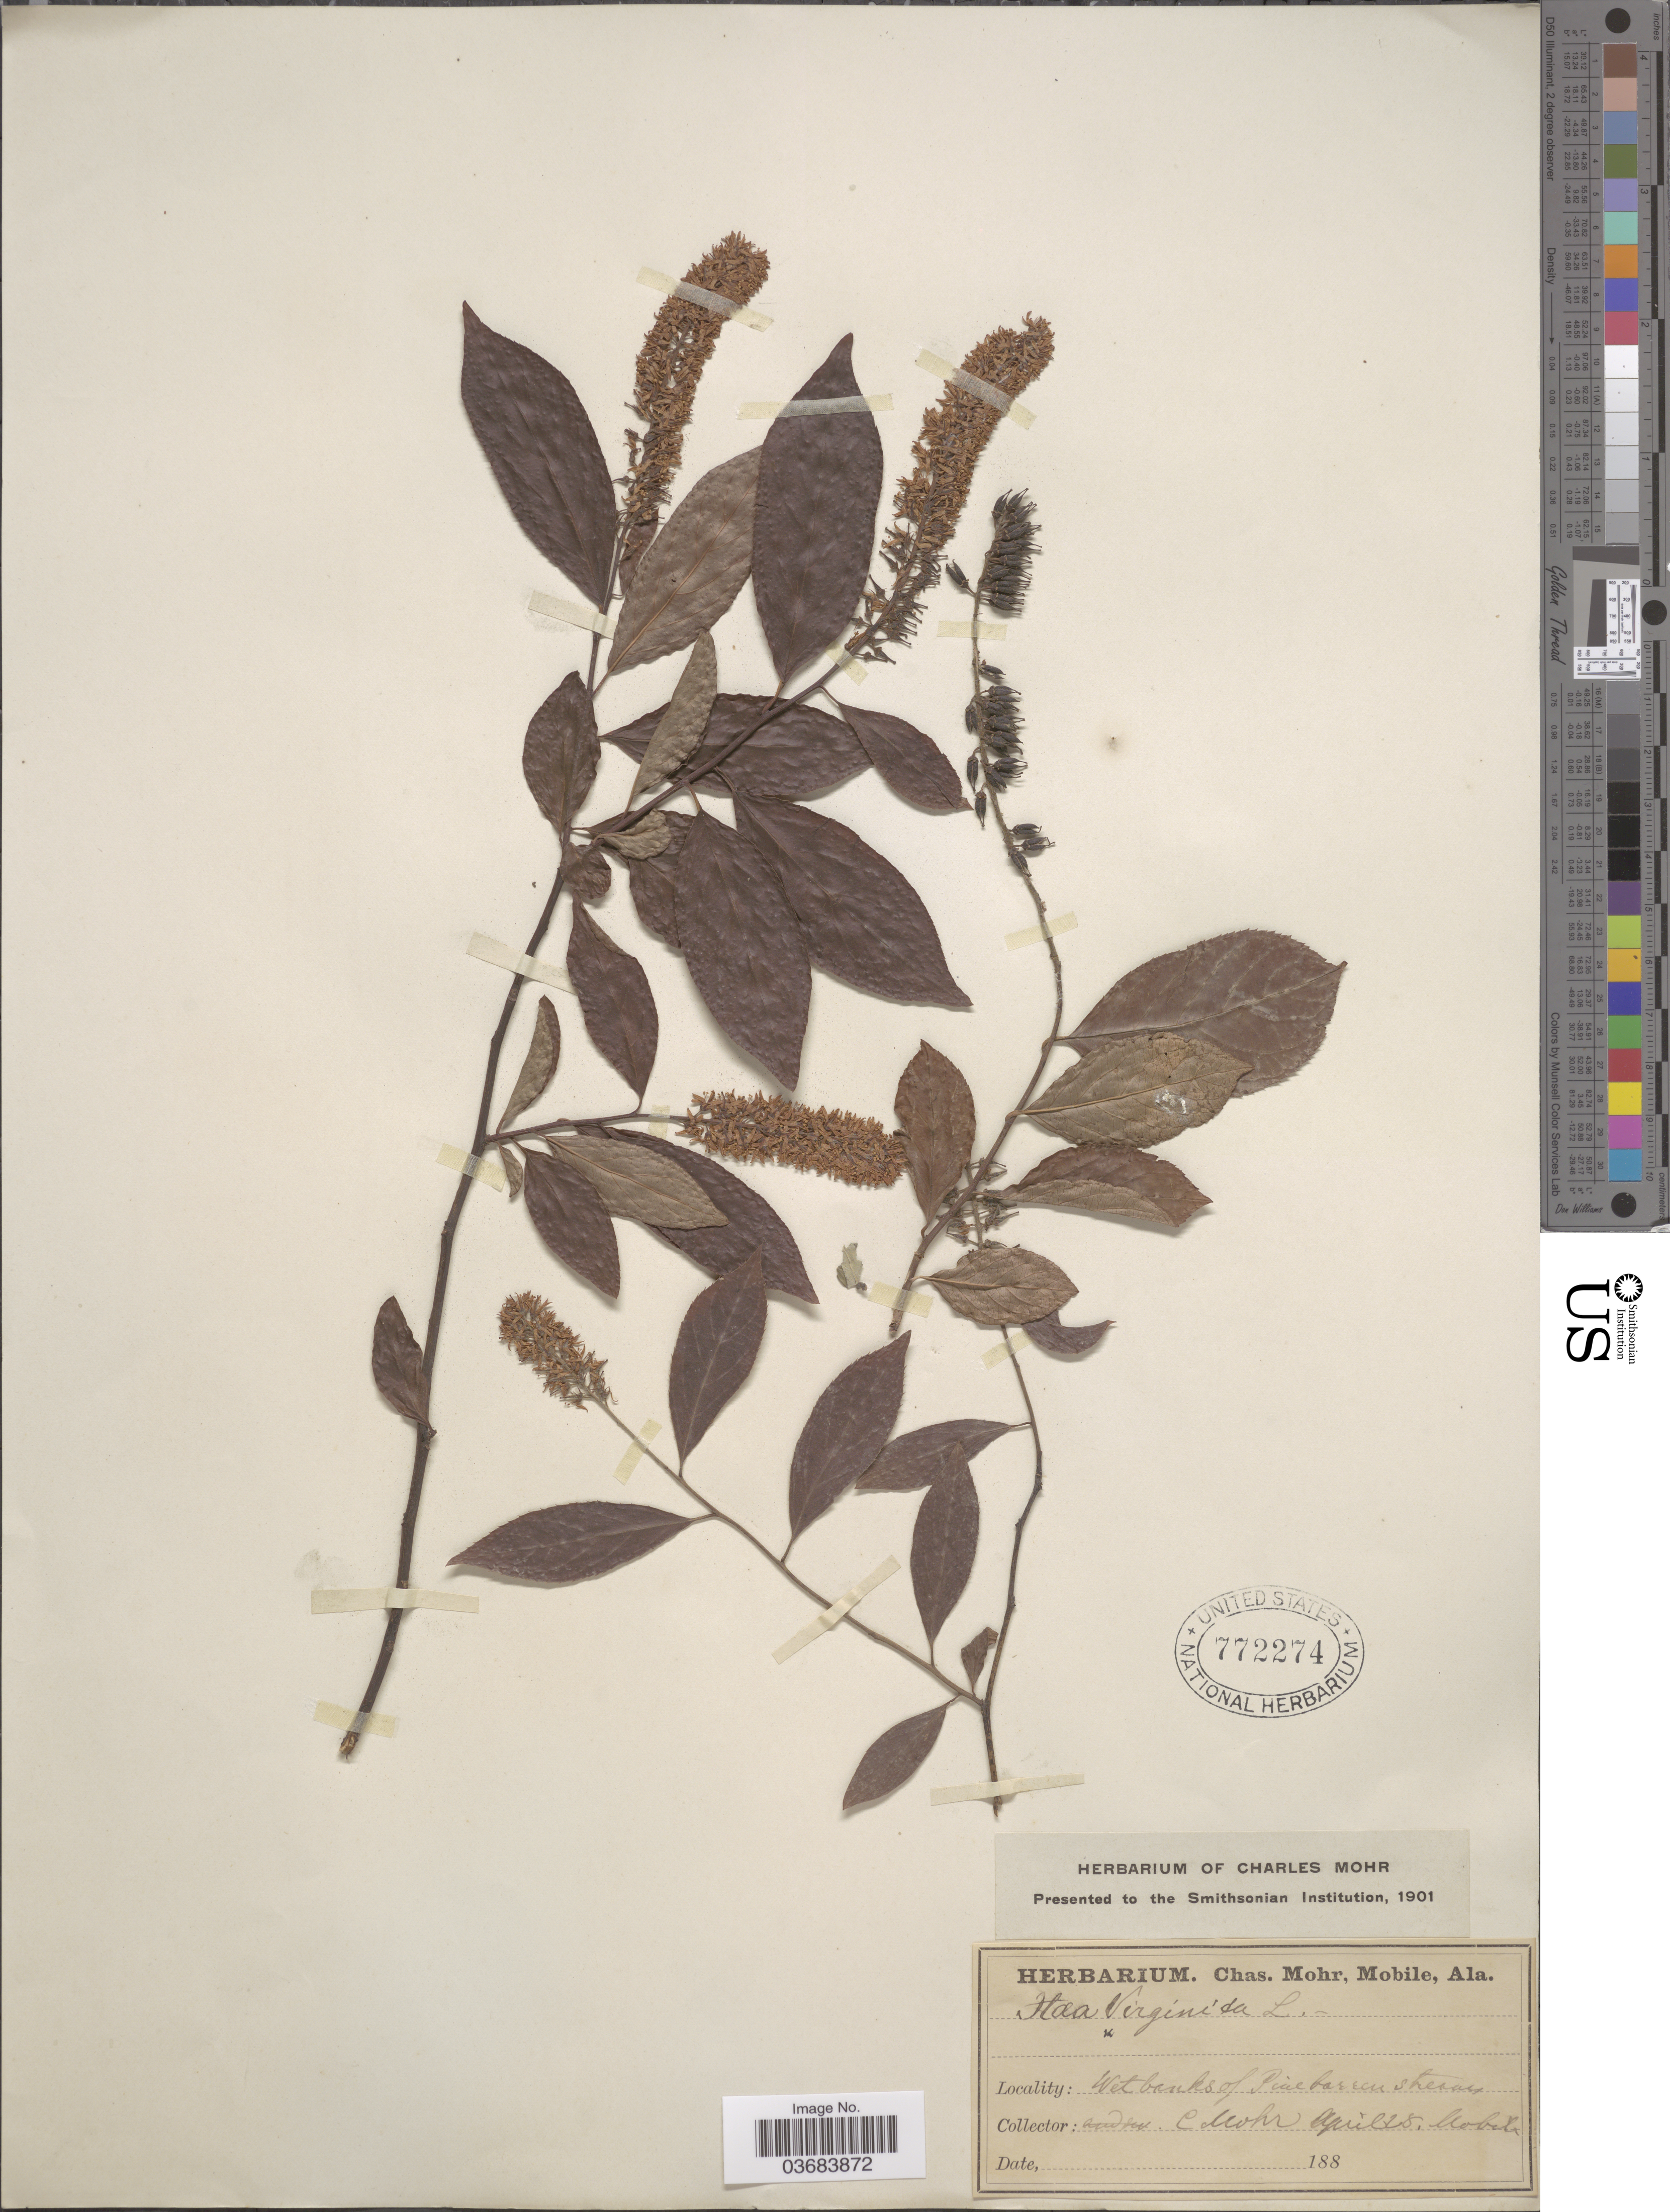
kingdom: Plantae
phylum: Tracheophyta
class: Magnoliopsida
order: Saxifragales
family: Iteaceae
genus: Itea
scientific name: Itea virginica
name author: L.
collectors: Mohr, C. T. (herbarium)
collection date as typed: April 25 188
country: United States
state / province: Alabama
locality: Wet banks of Pine barren stream. Mobile.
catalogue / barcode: US 772274